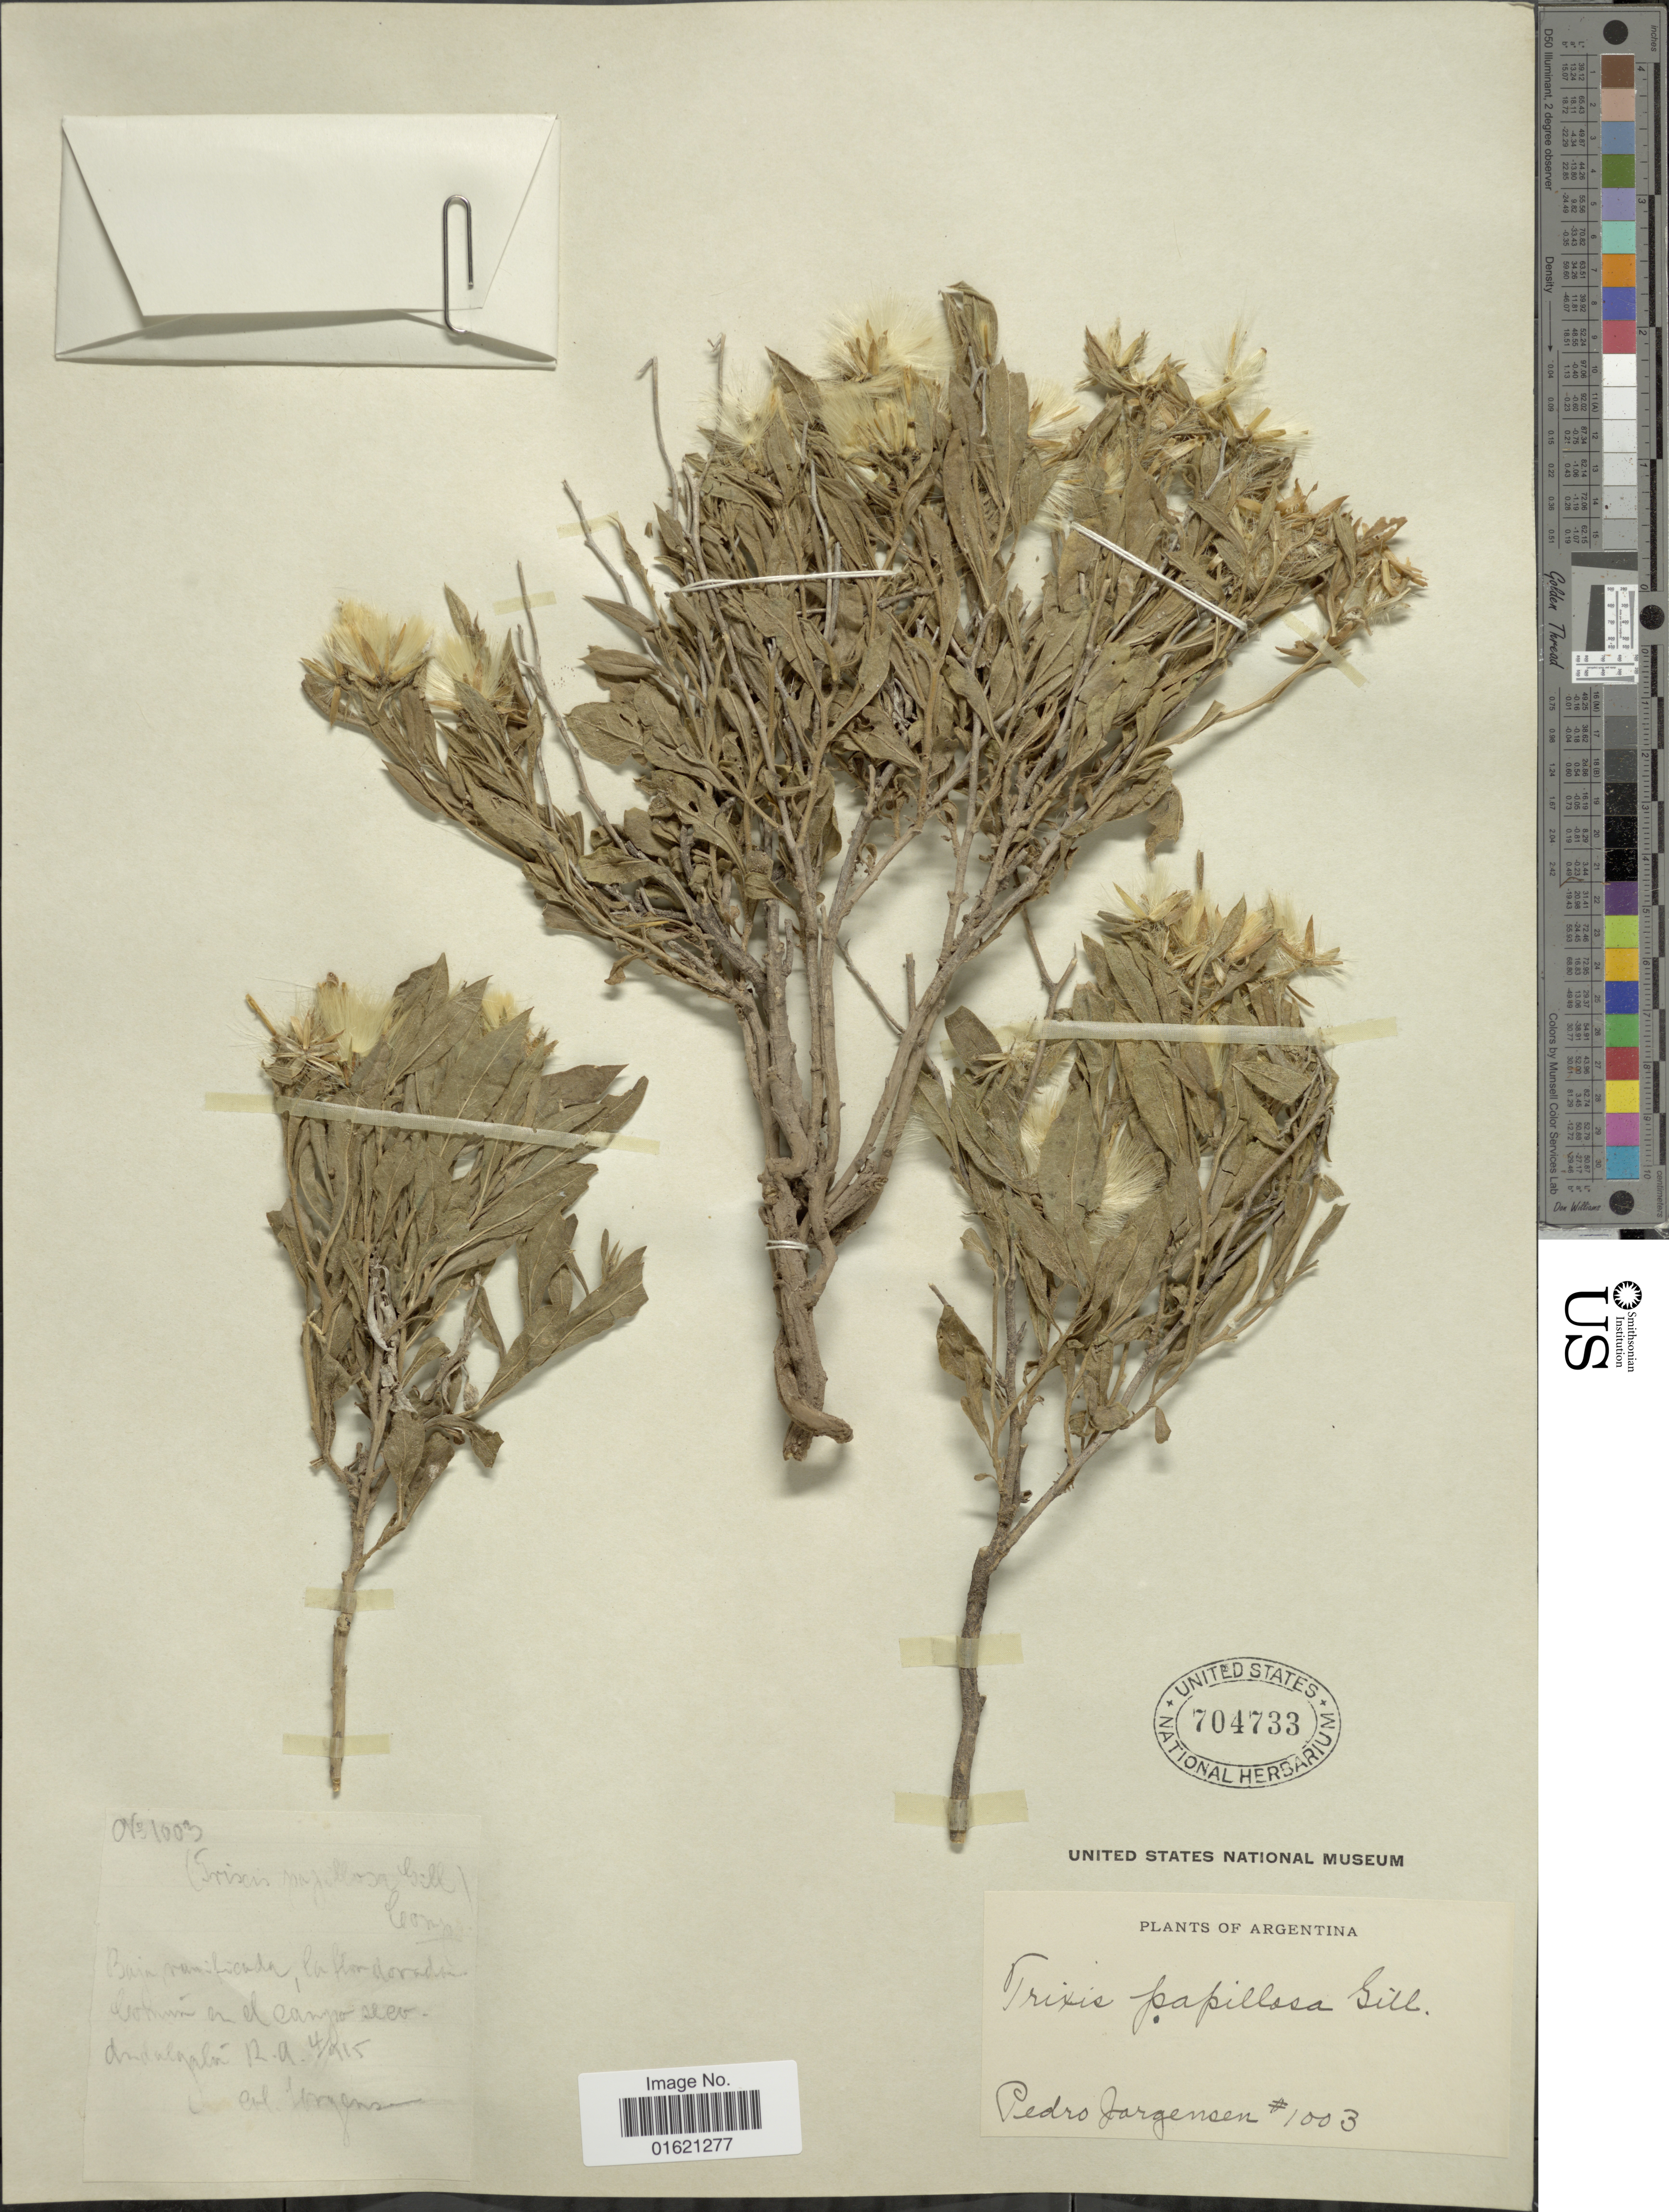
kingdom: Plantae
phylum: Tracheophyta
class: Magnoliopsida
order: Asterales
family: Asteraceae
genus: Trixis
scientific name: Trixis cacalioides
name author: (Kunth) D. Don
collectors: P. Jörgensen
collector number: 1003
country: Argentina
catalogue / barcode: US 704733